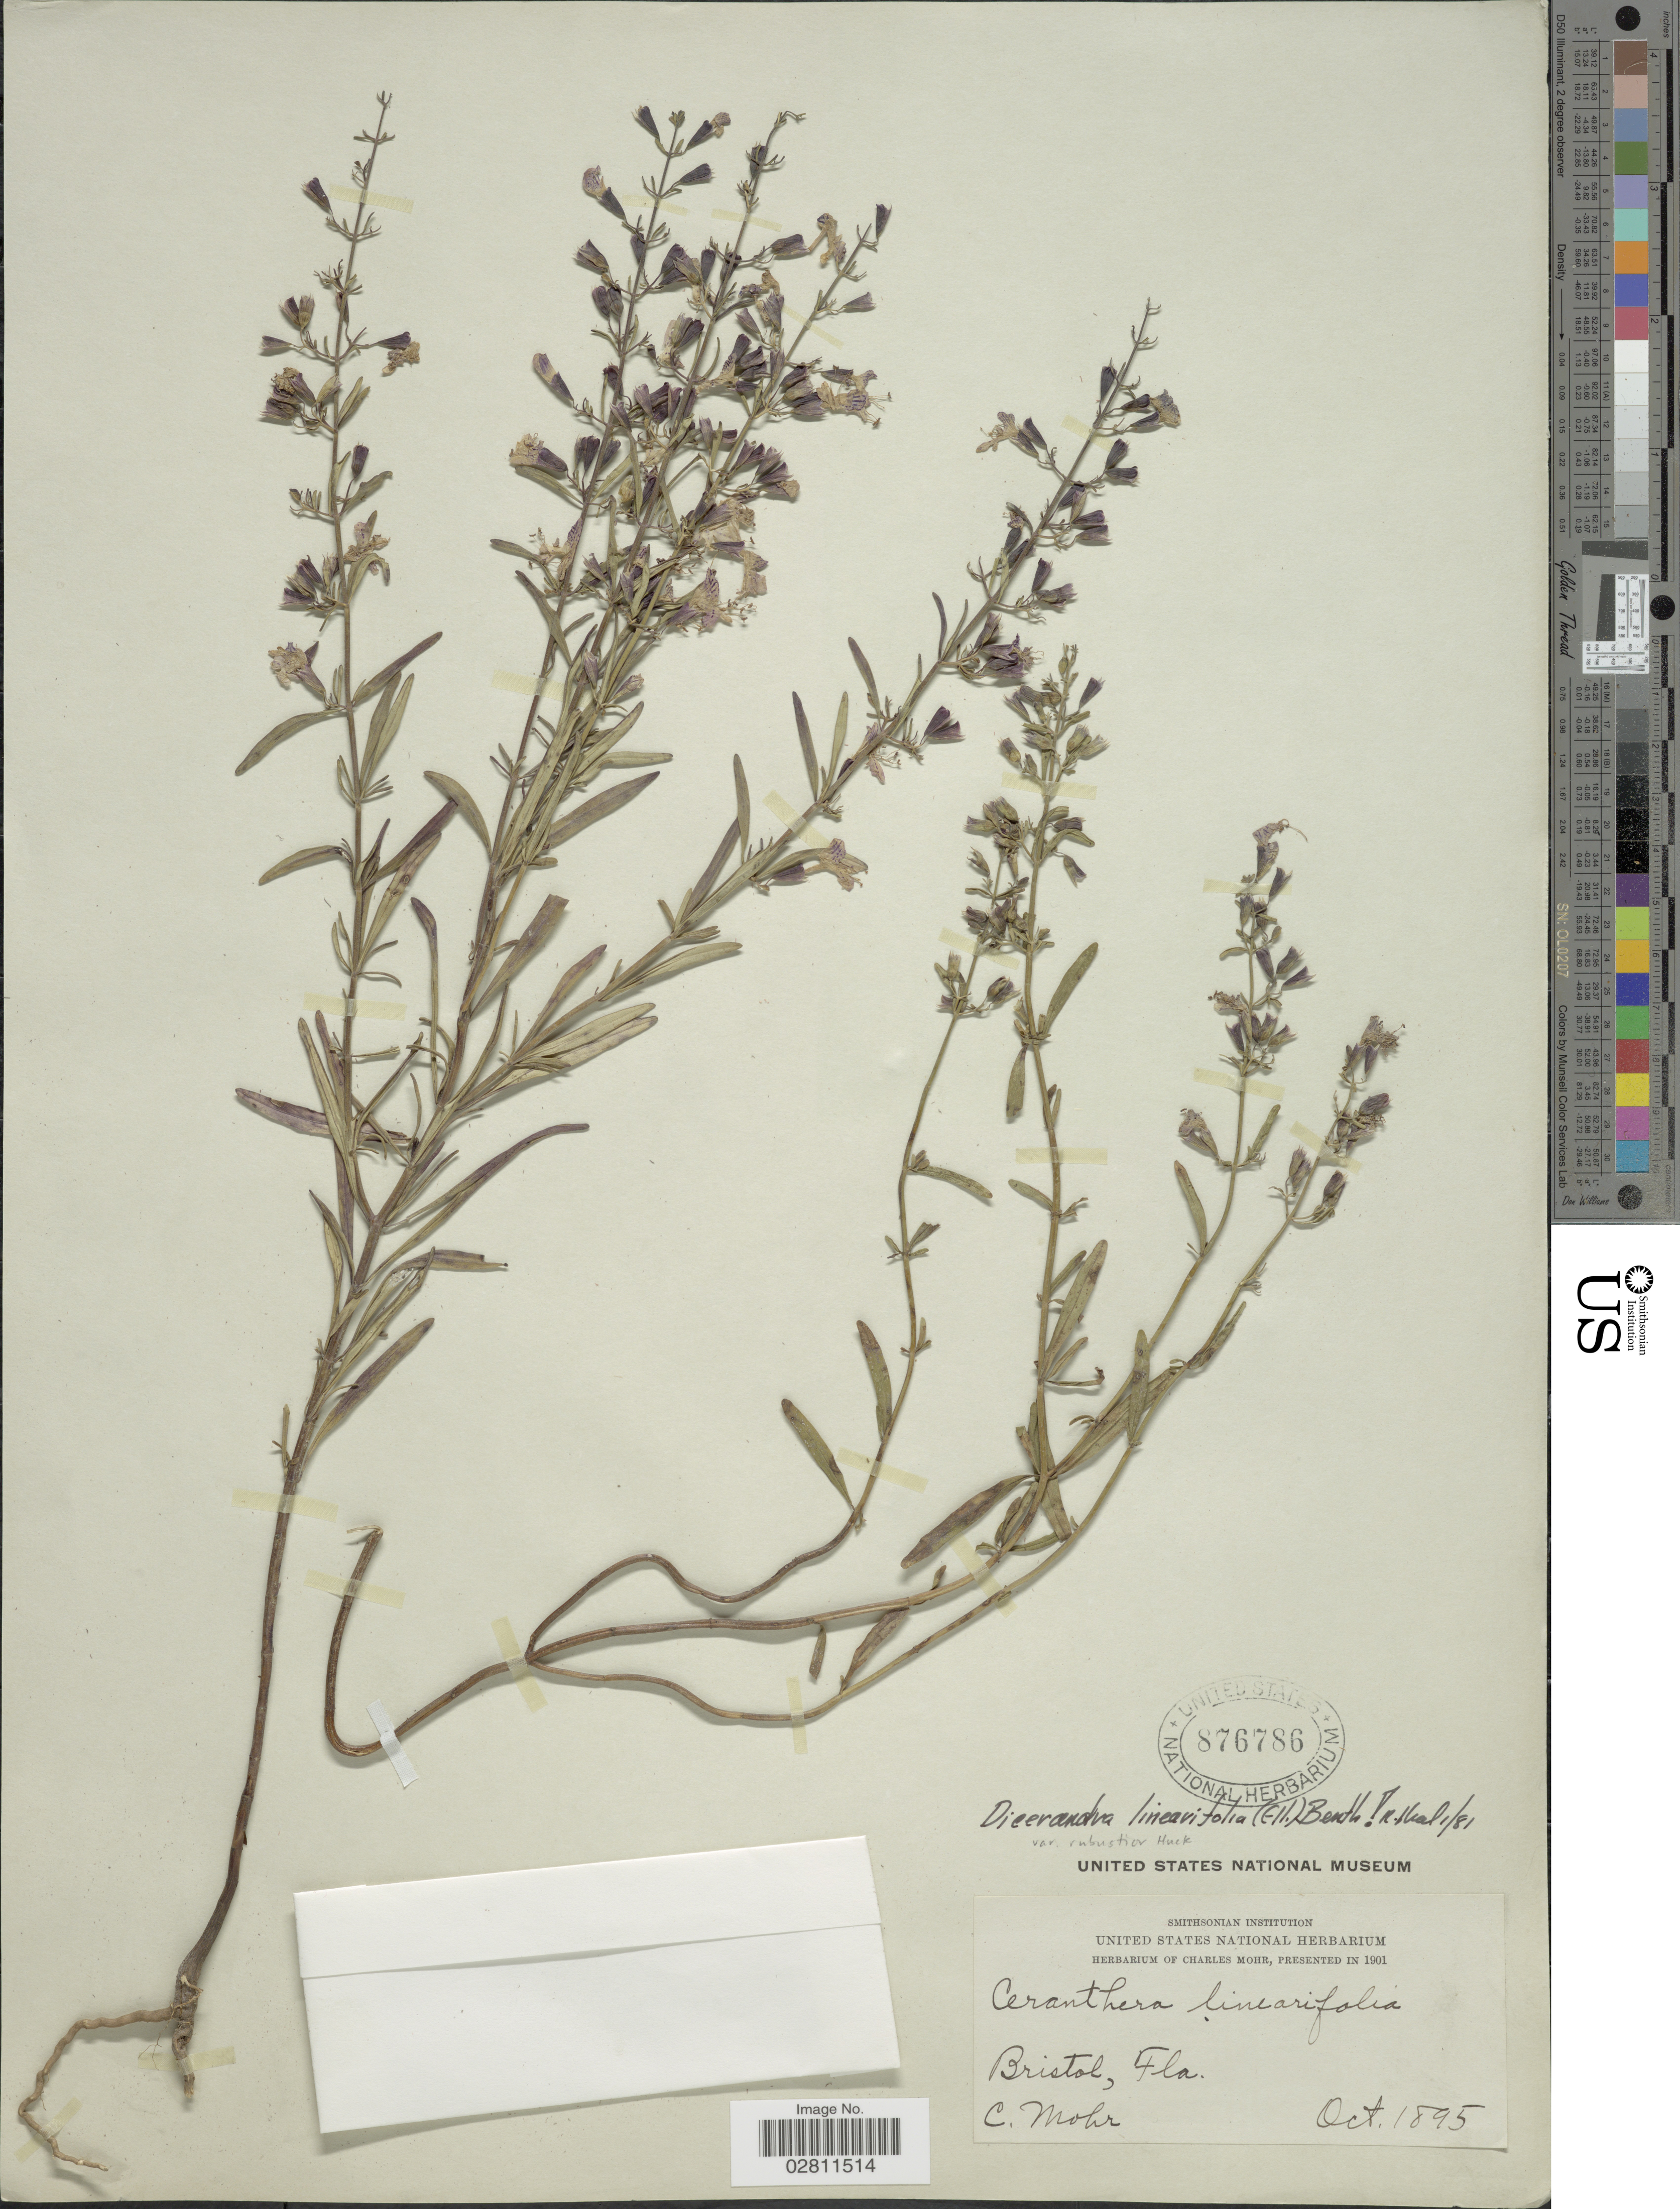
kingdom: Plantae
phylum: Tracheophyta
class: Magnoliopsida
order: Lamiales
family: Lamiaceae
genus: Dicerandra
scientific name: Dicerandra linearifolia var. robustior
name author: Huck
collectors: Mohr, C. T. (herbarium)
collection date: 1895-10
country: United States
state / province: Florida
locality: Bristol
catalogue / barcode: US 876786